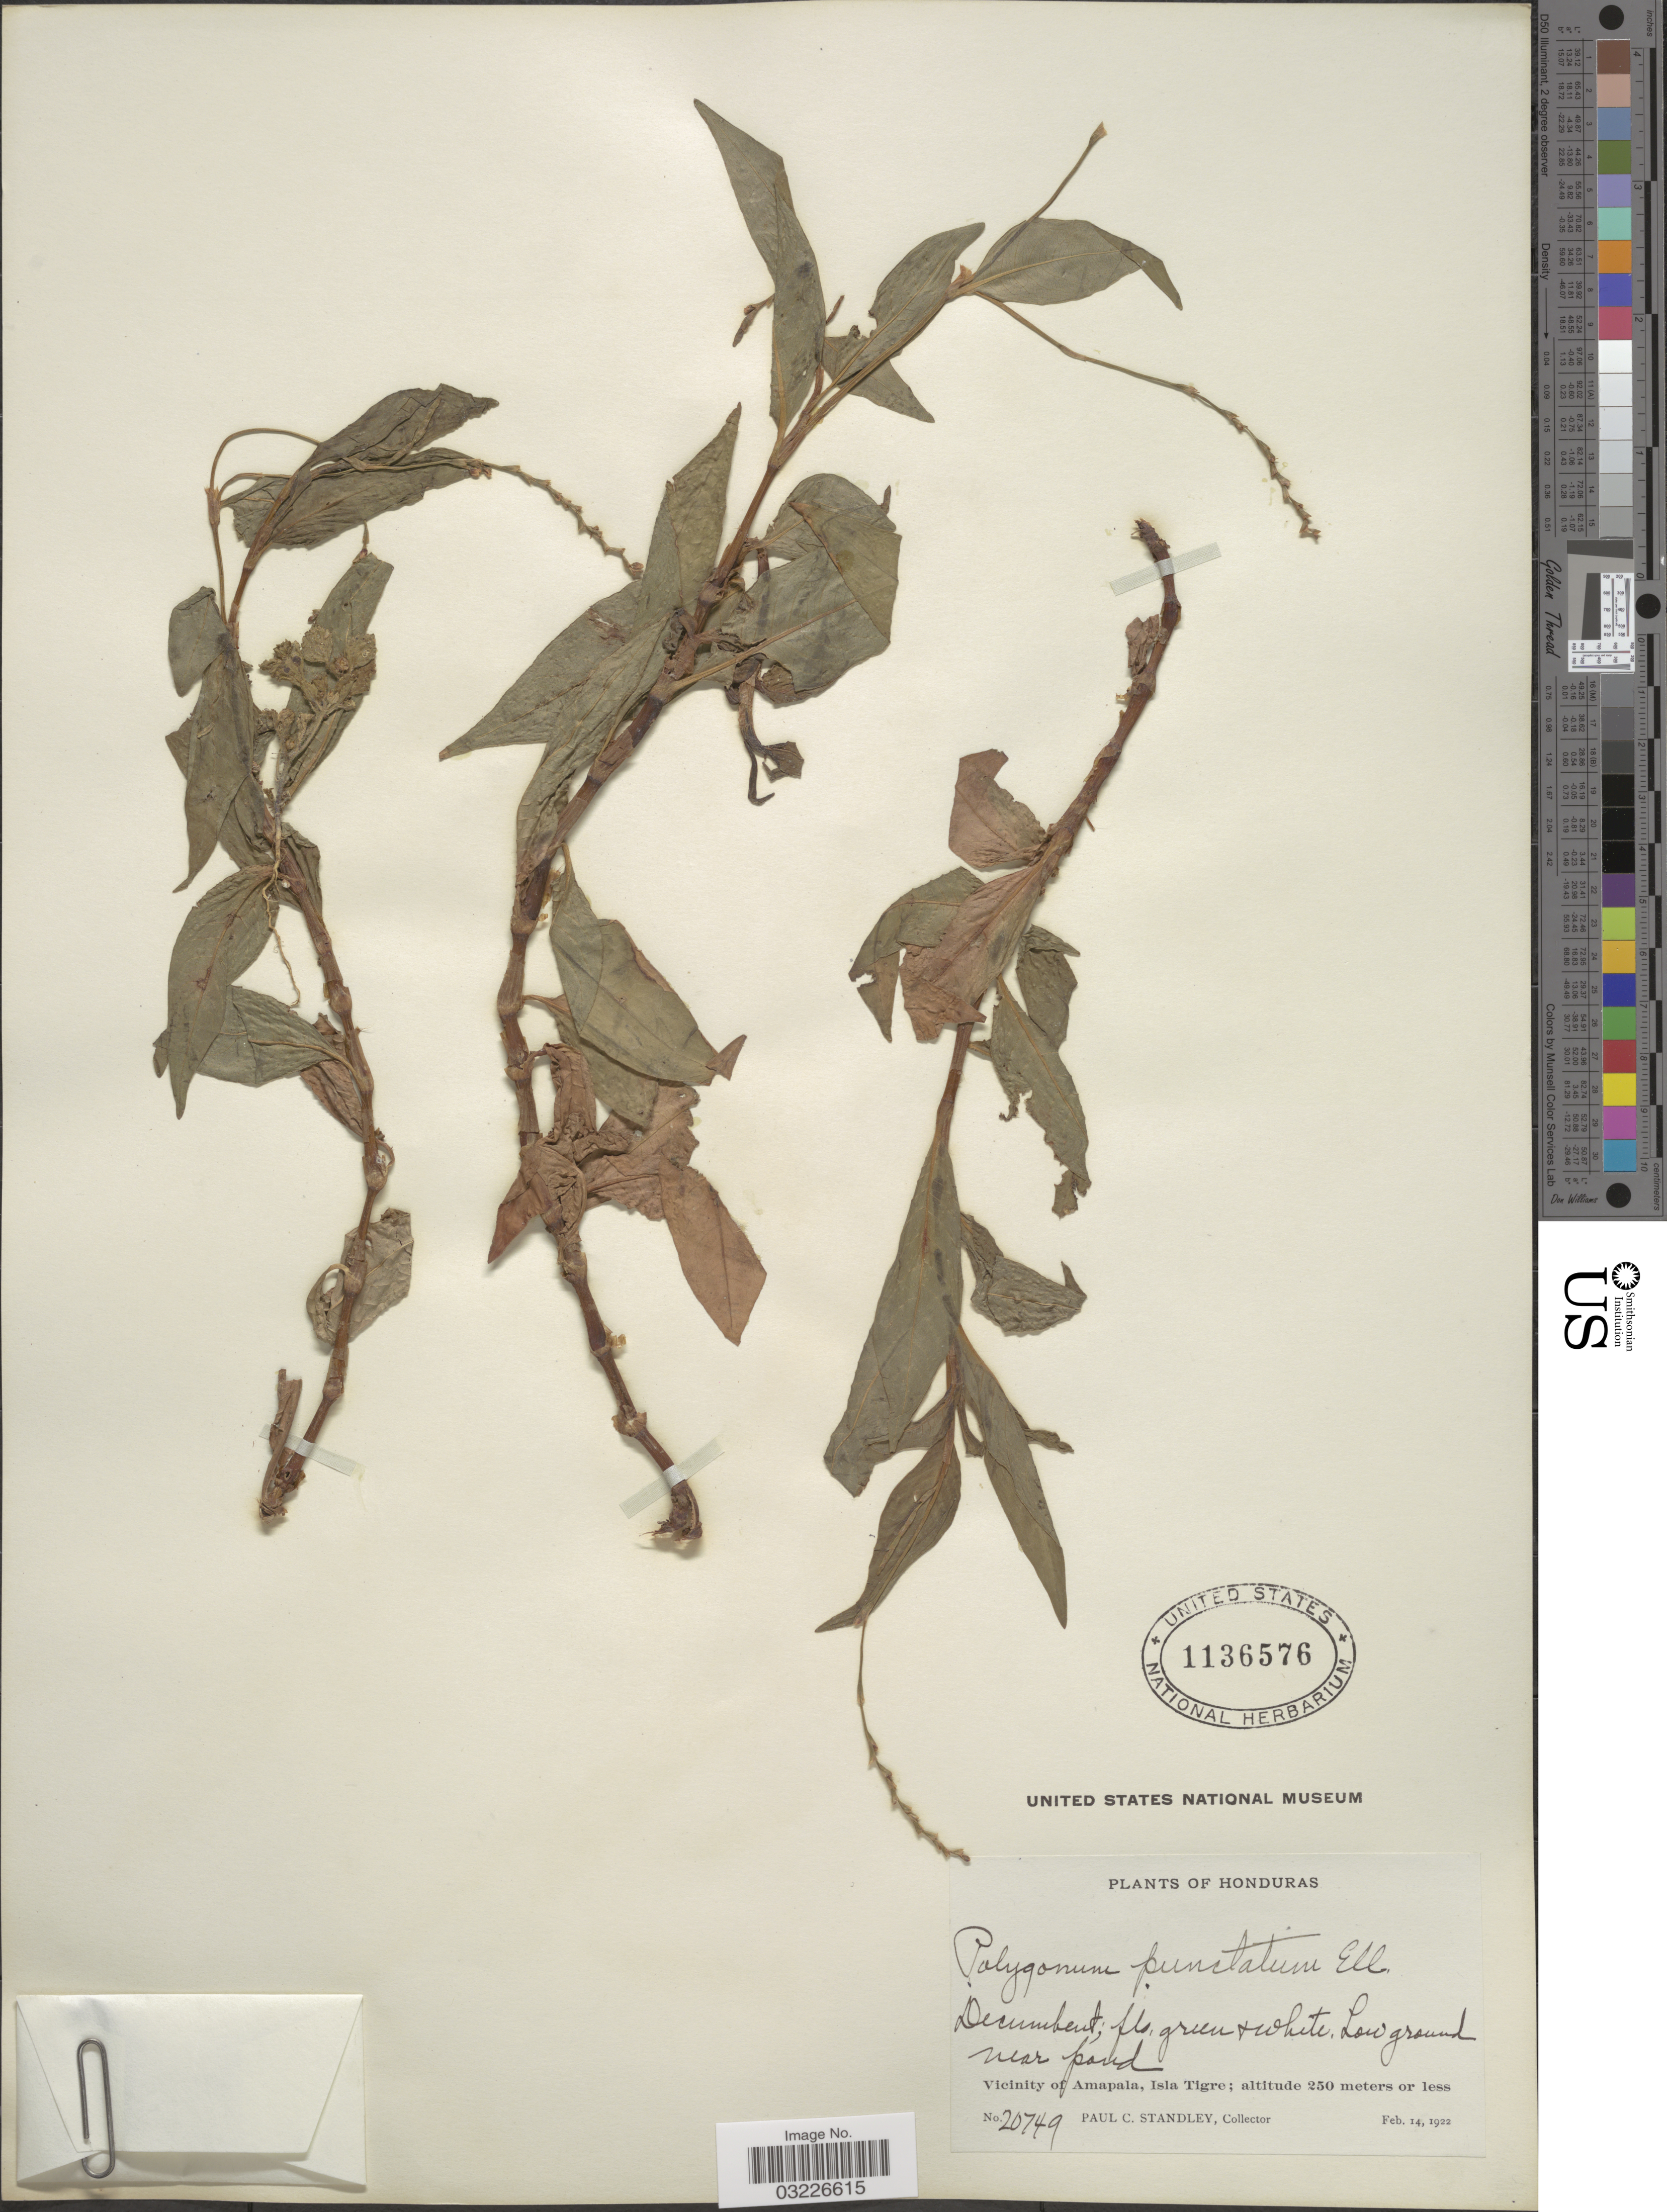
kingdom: Plantae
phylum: Tracheophyta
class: Magnoliopsida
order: Caryophyllales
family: Polygonaceae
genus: Polygonum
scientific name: Polygonum opelousanum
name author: Riddell ex Small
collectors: P. C. Standley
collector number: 20749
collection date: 1922-02-14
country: Honduras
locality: Vicinity of Amapala, Isla Tigre.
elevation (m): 250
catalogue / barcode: US 1136576